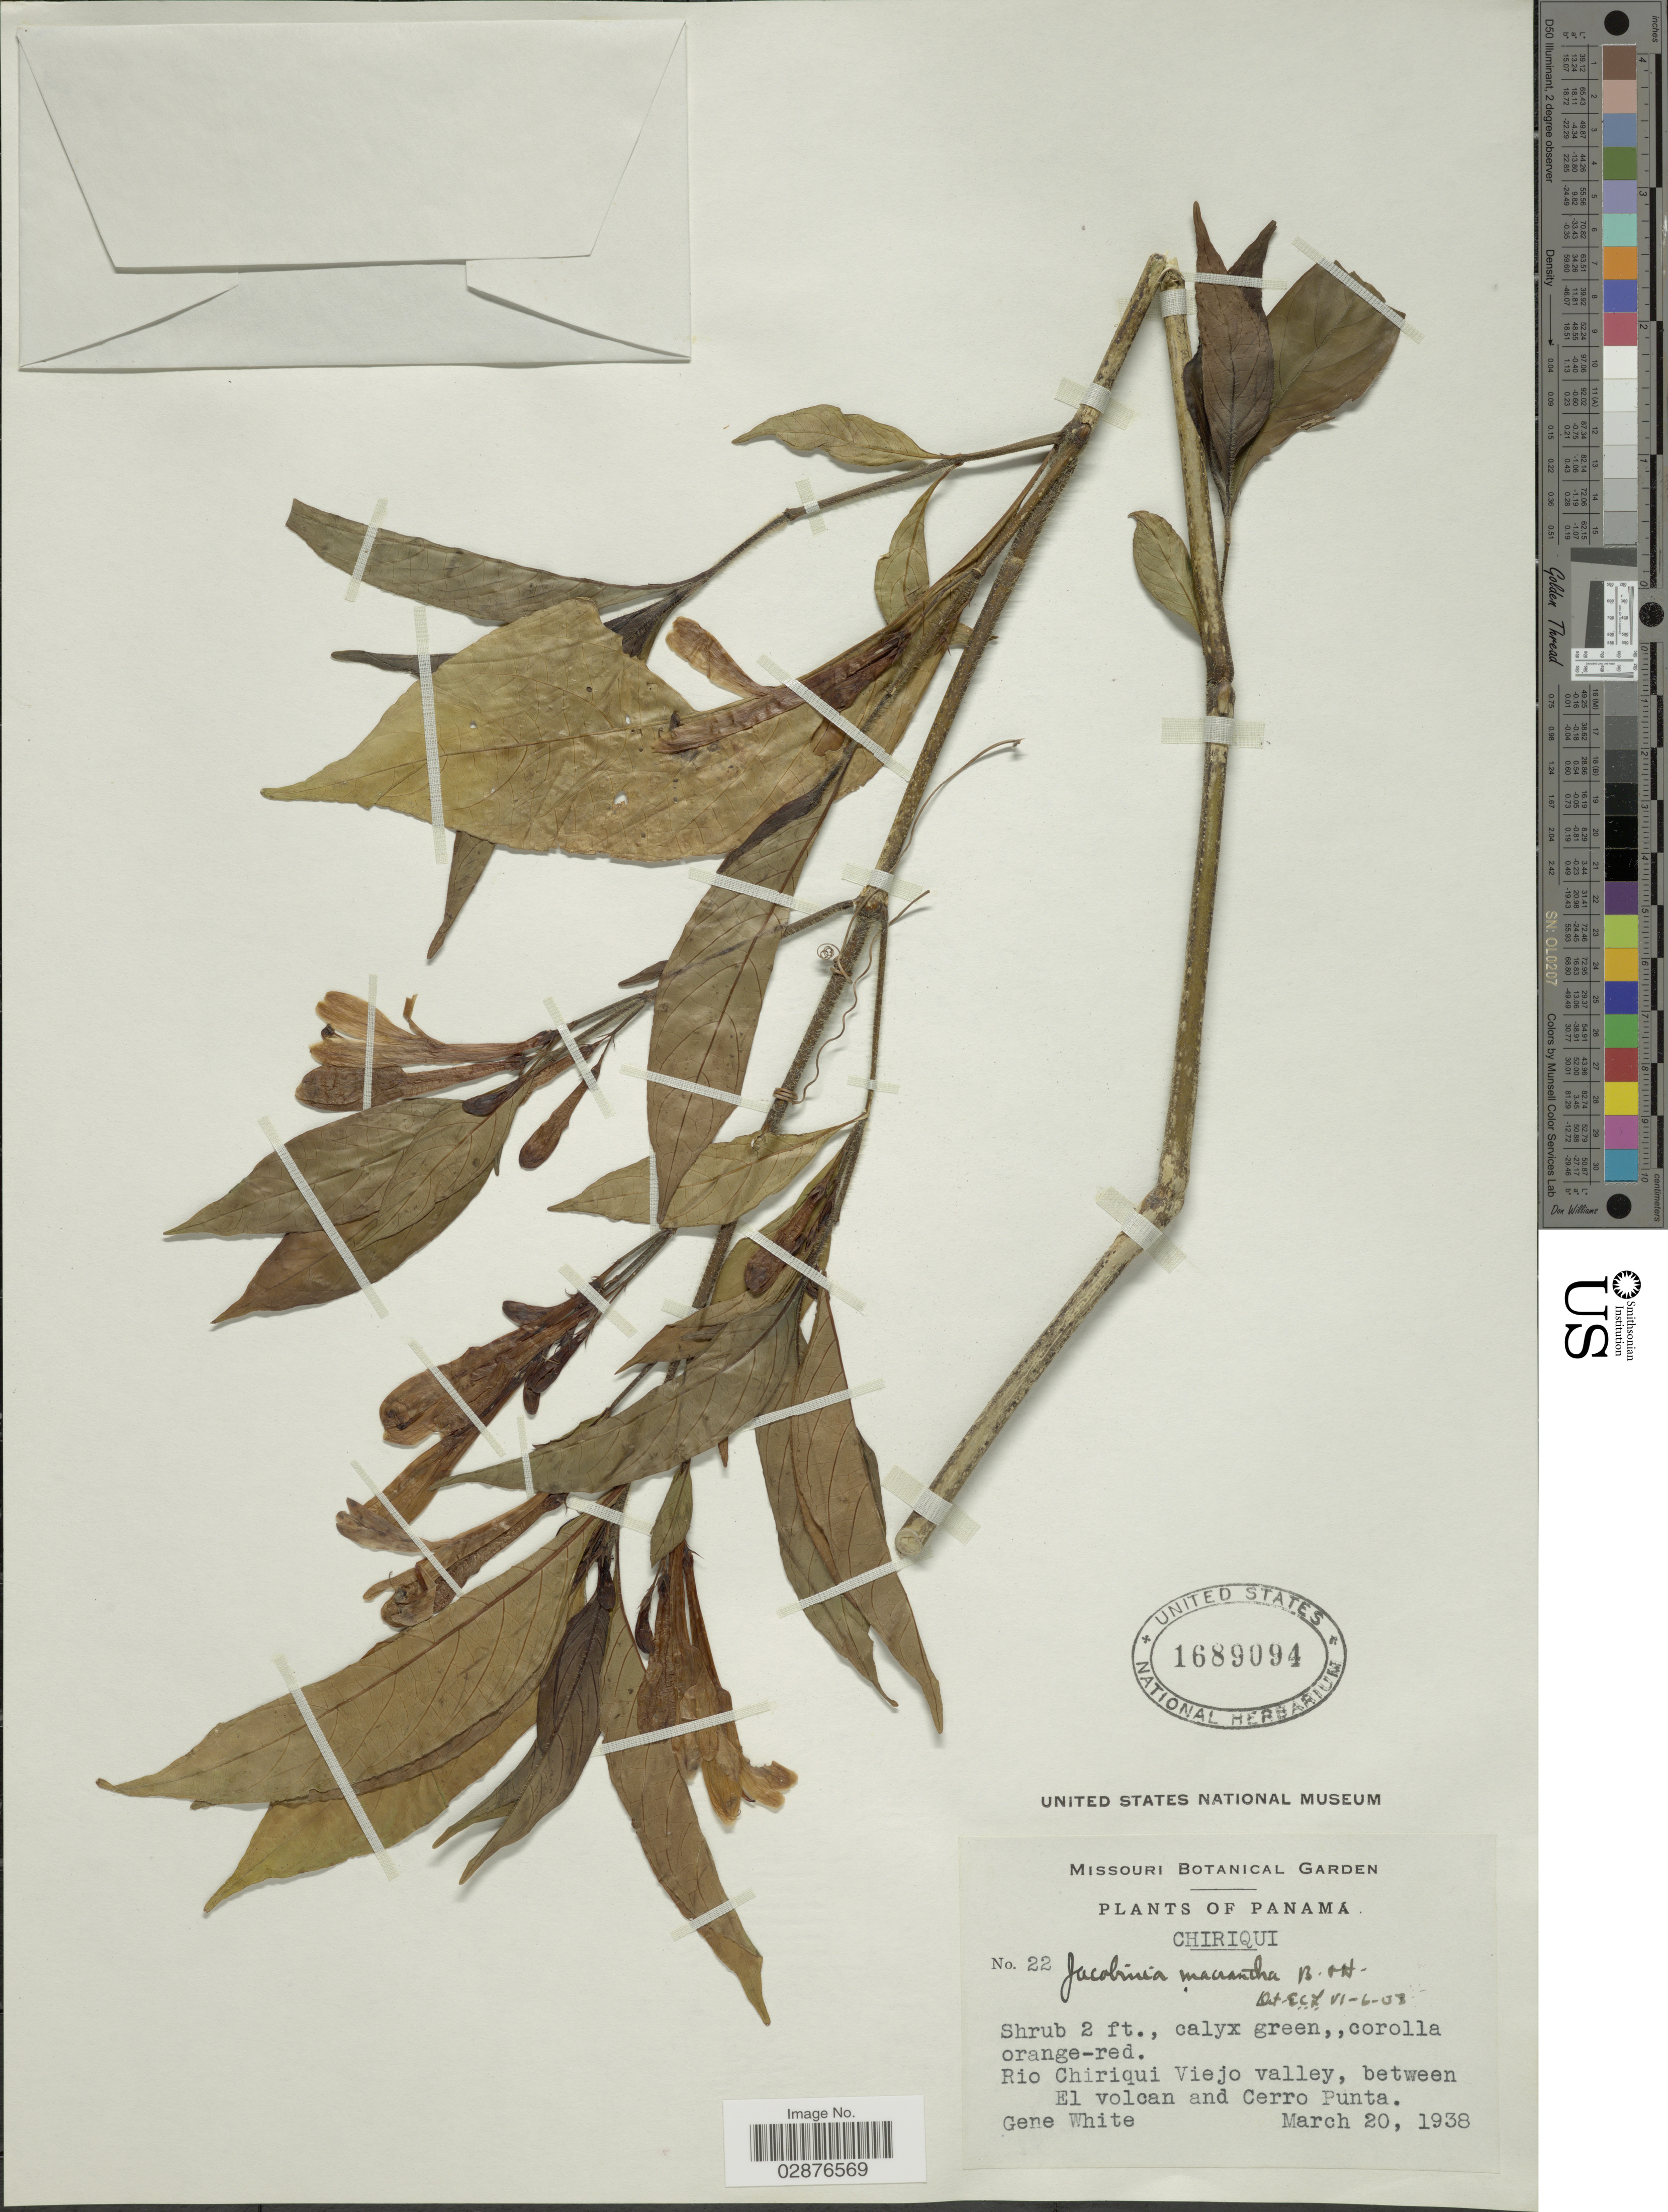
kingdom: Plantae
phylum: Tracheophyta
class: Magnoliopsida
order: Lamiales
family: Acanthaceae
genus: Justicia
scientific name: Justicia macrantha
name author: Benth.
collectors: G. White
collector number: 22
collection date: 1938-03-20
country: Panama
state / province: Chiriqui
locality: Rio Chiriqui Viejo valley, between El volcan and Cerro Punta.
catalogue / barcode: US 1689094